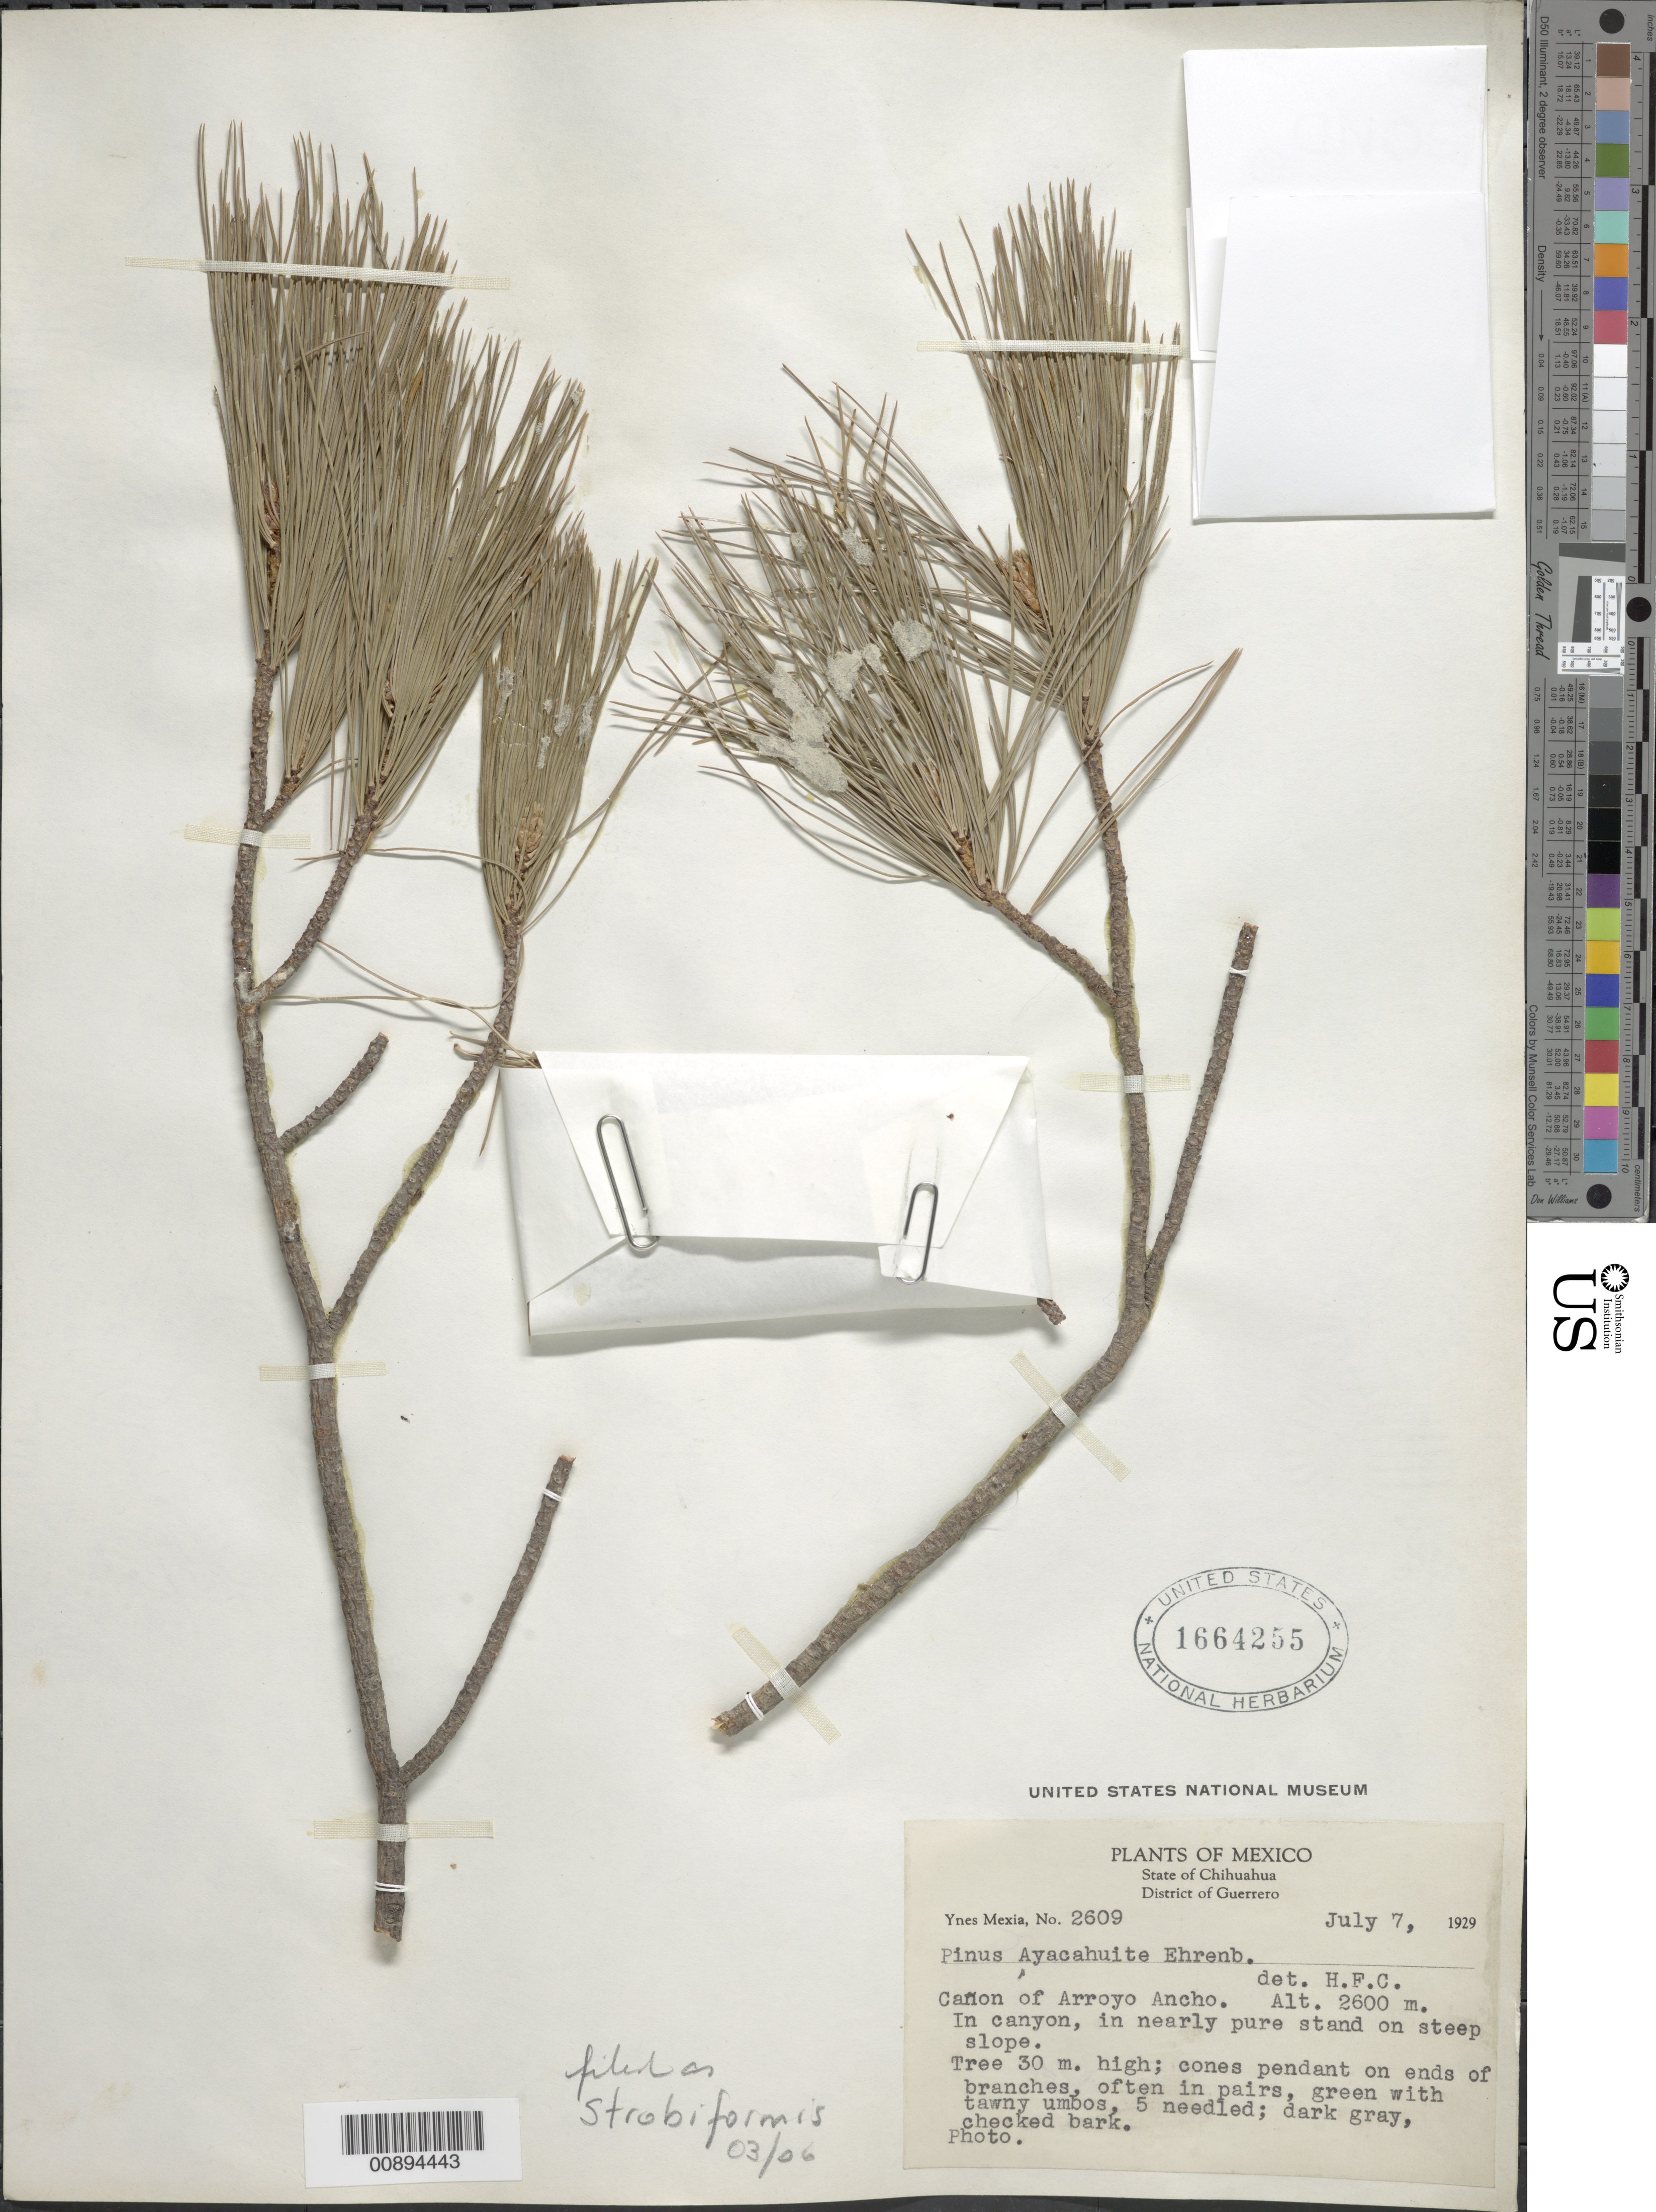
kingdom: Plantae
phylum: Tracheophyta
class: Pinopsida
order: Pinales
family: Pinaceae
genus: Pinus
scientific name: Pinus strobiformis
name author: Engelm.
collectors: Y. Mexia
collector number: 2609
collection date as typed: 07 Jul 1929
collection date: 1929-07-07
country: Mexico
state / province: Chihuahua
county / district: Guerrero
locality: Cañon of Arroyo Ancho, District of Guerrero, Chihuahua.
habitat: In canyon, in nearly pure stand on steep slope.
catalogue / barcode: US 1664255